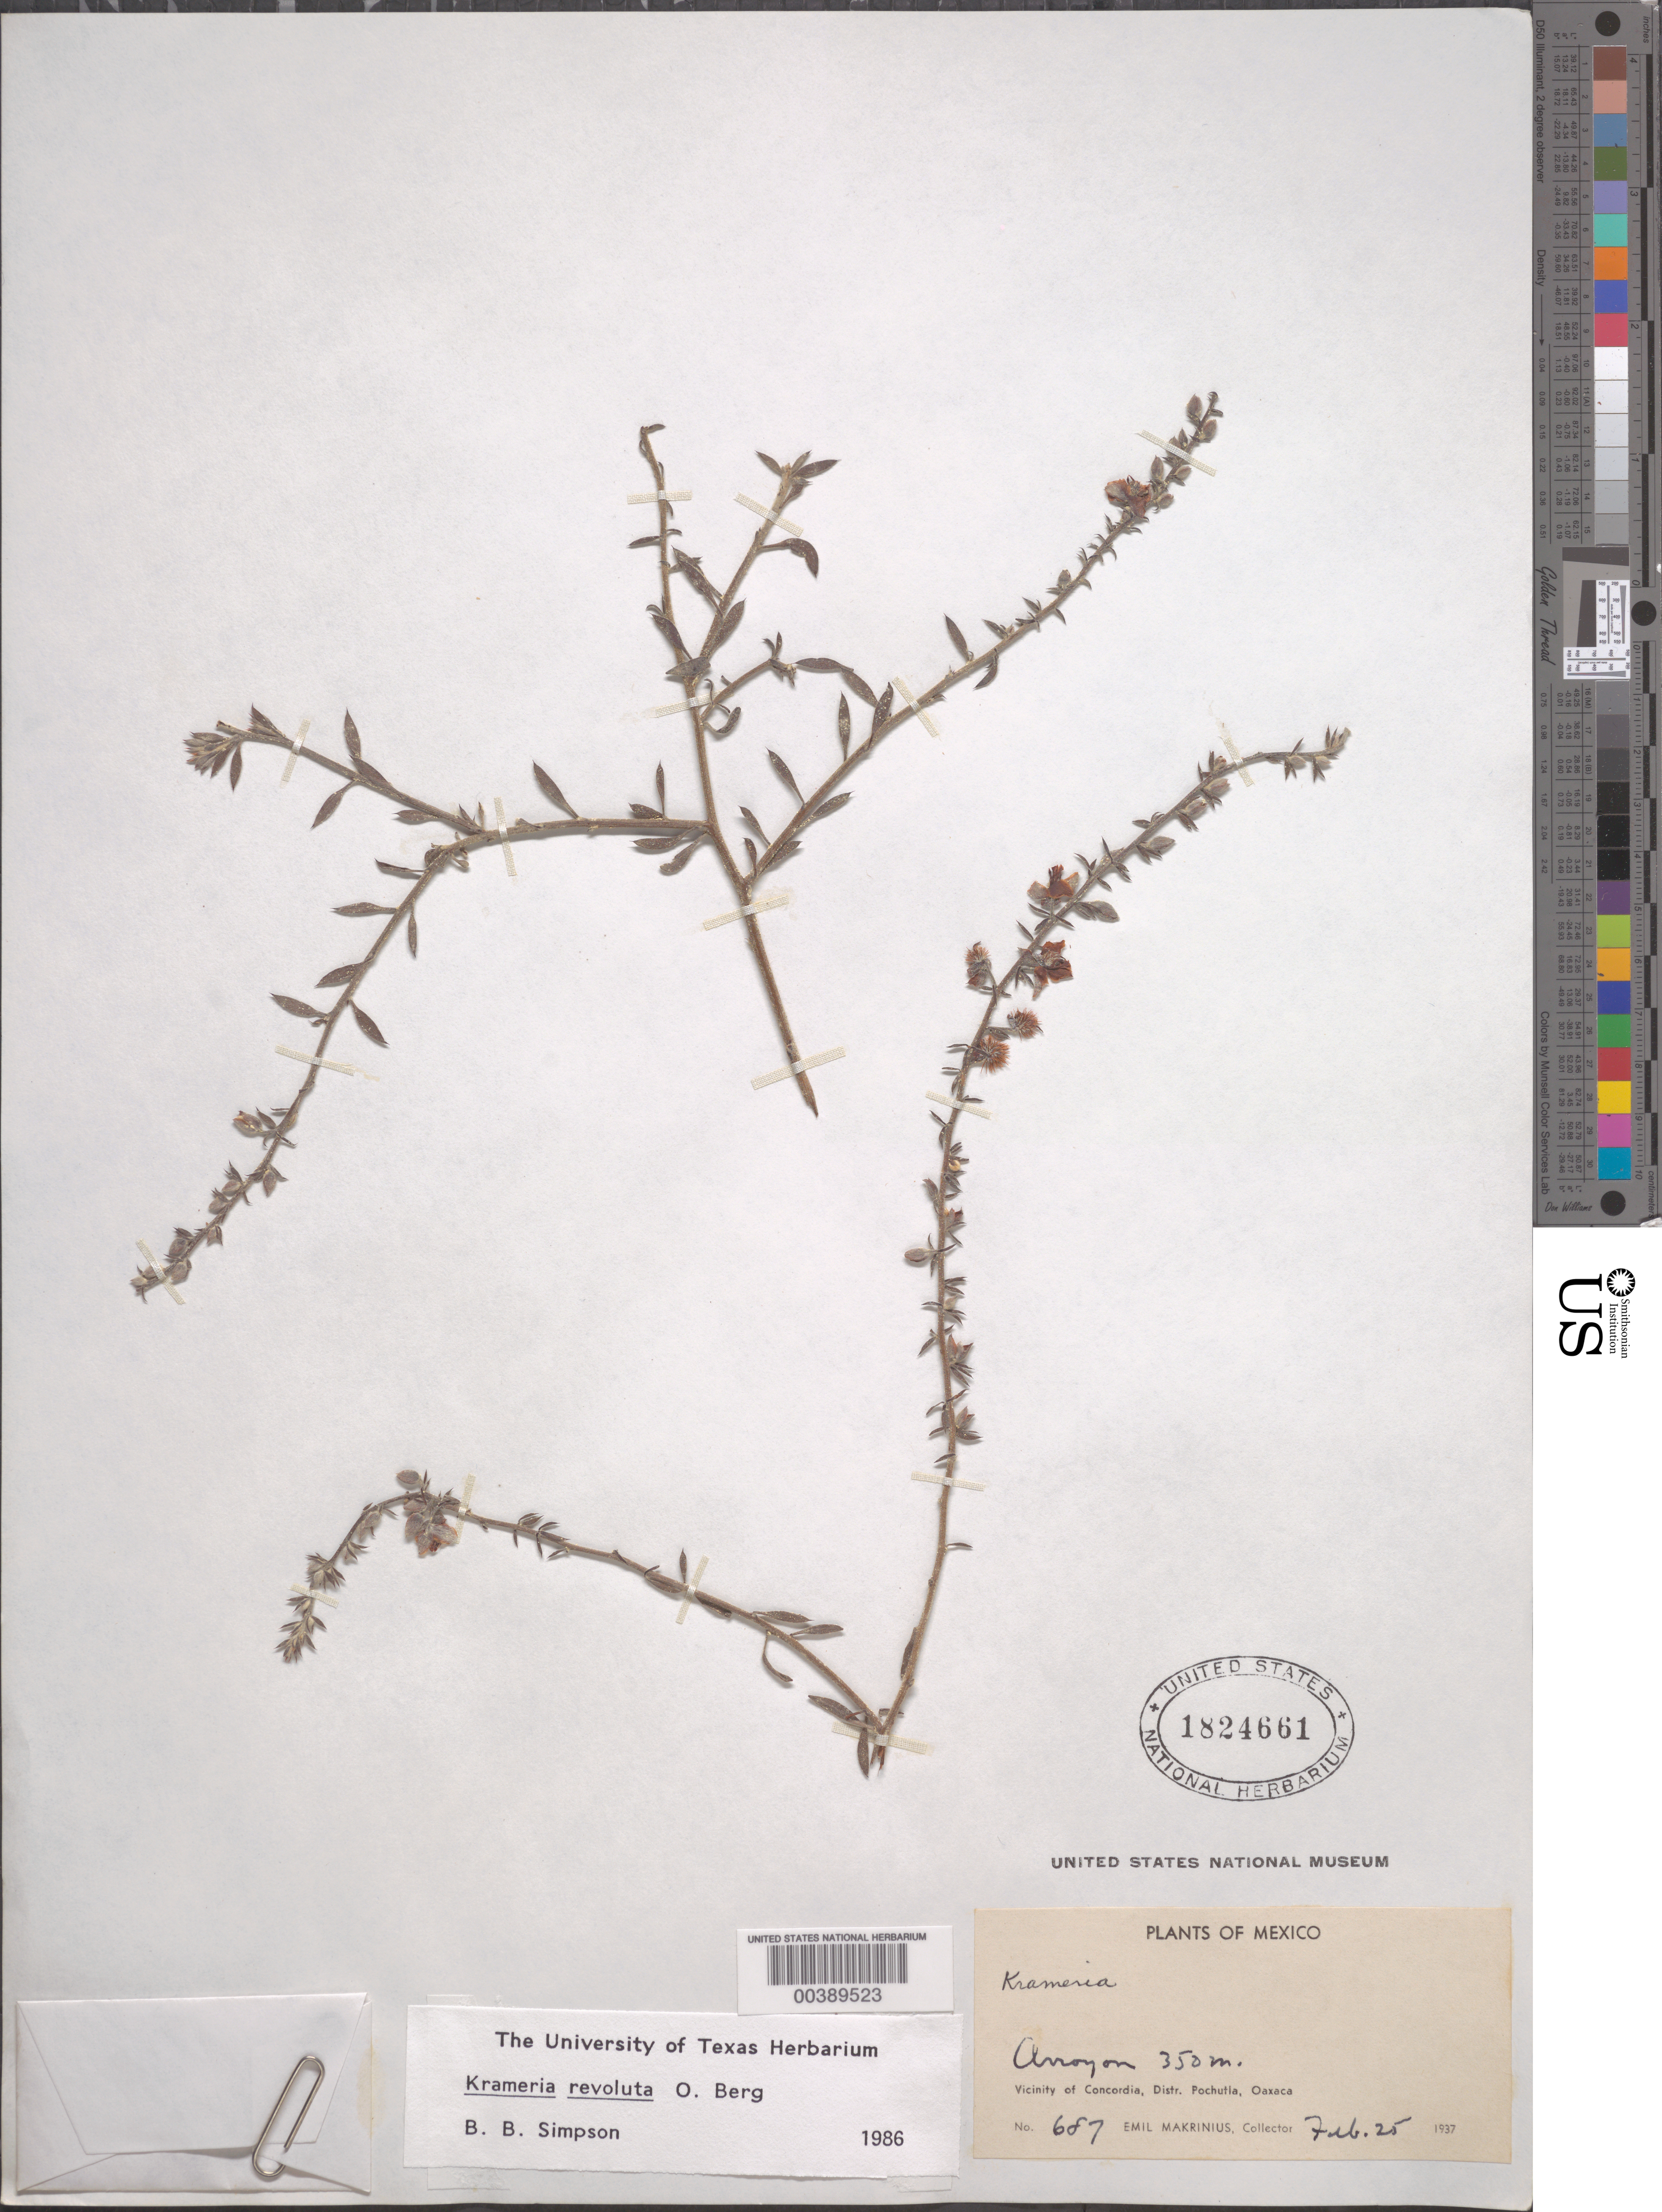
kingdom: Plantae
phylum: Tracheophyta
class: Magnoliopsida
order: Zygophyllales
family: Krameriaceae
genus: Krameria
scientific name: Krameria revoluta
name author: O. Berg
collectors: E. Makrinius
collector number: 687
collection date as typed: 25 Feb 1937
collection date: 1937-02-25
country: Mexico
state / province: Oaxaca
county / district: San Pedro Pochutla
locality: Pochutla mun (?), vicinity of concordia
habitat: Arroyo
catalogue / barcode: US 1824661